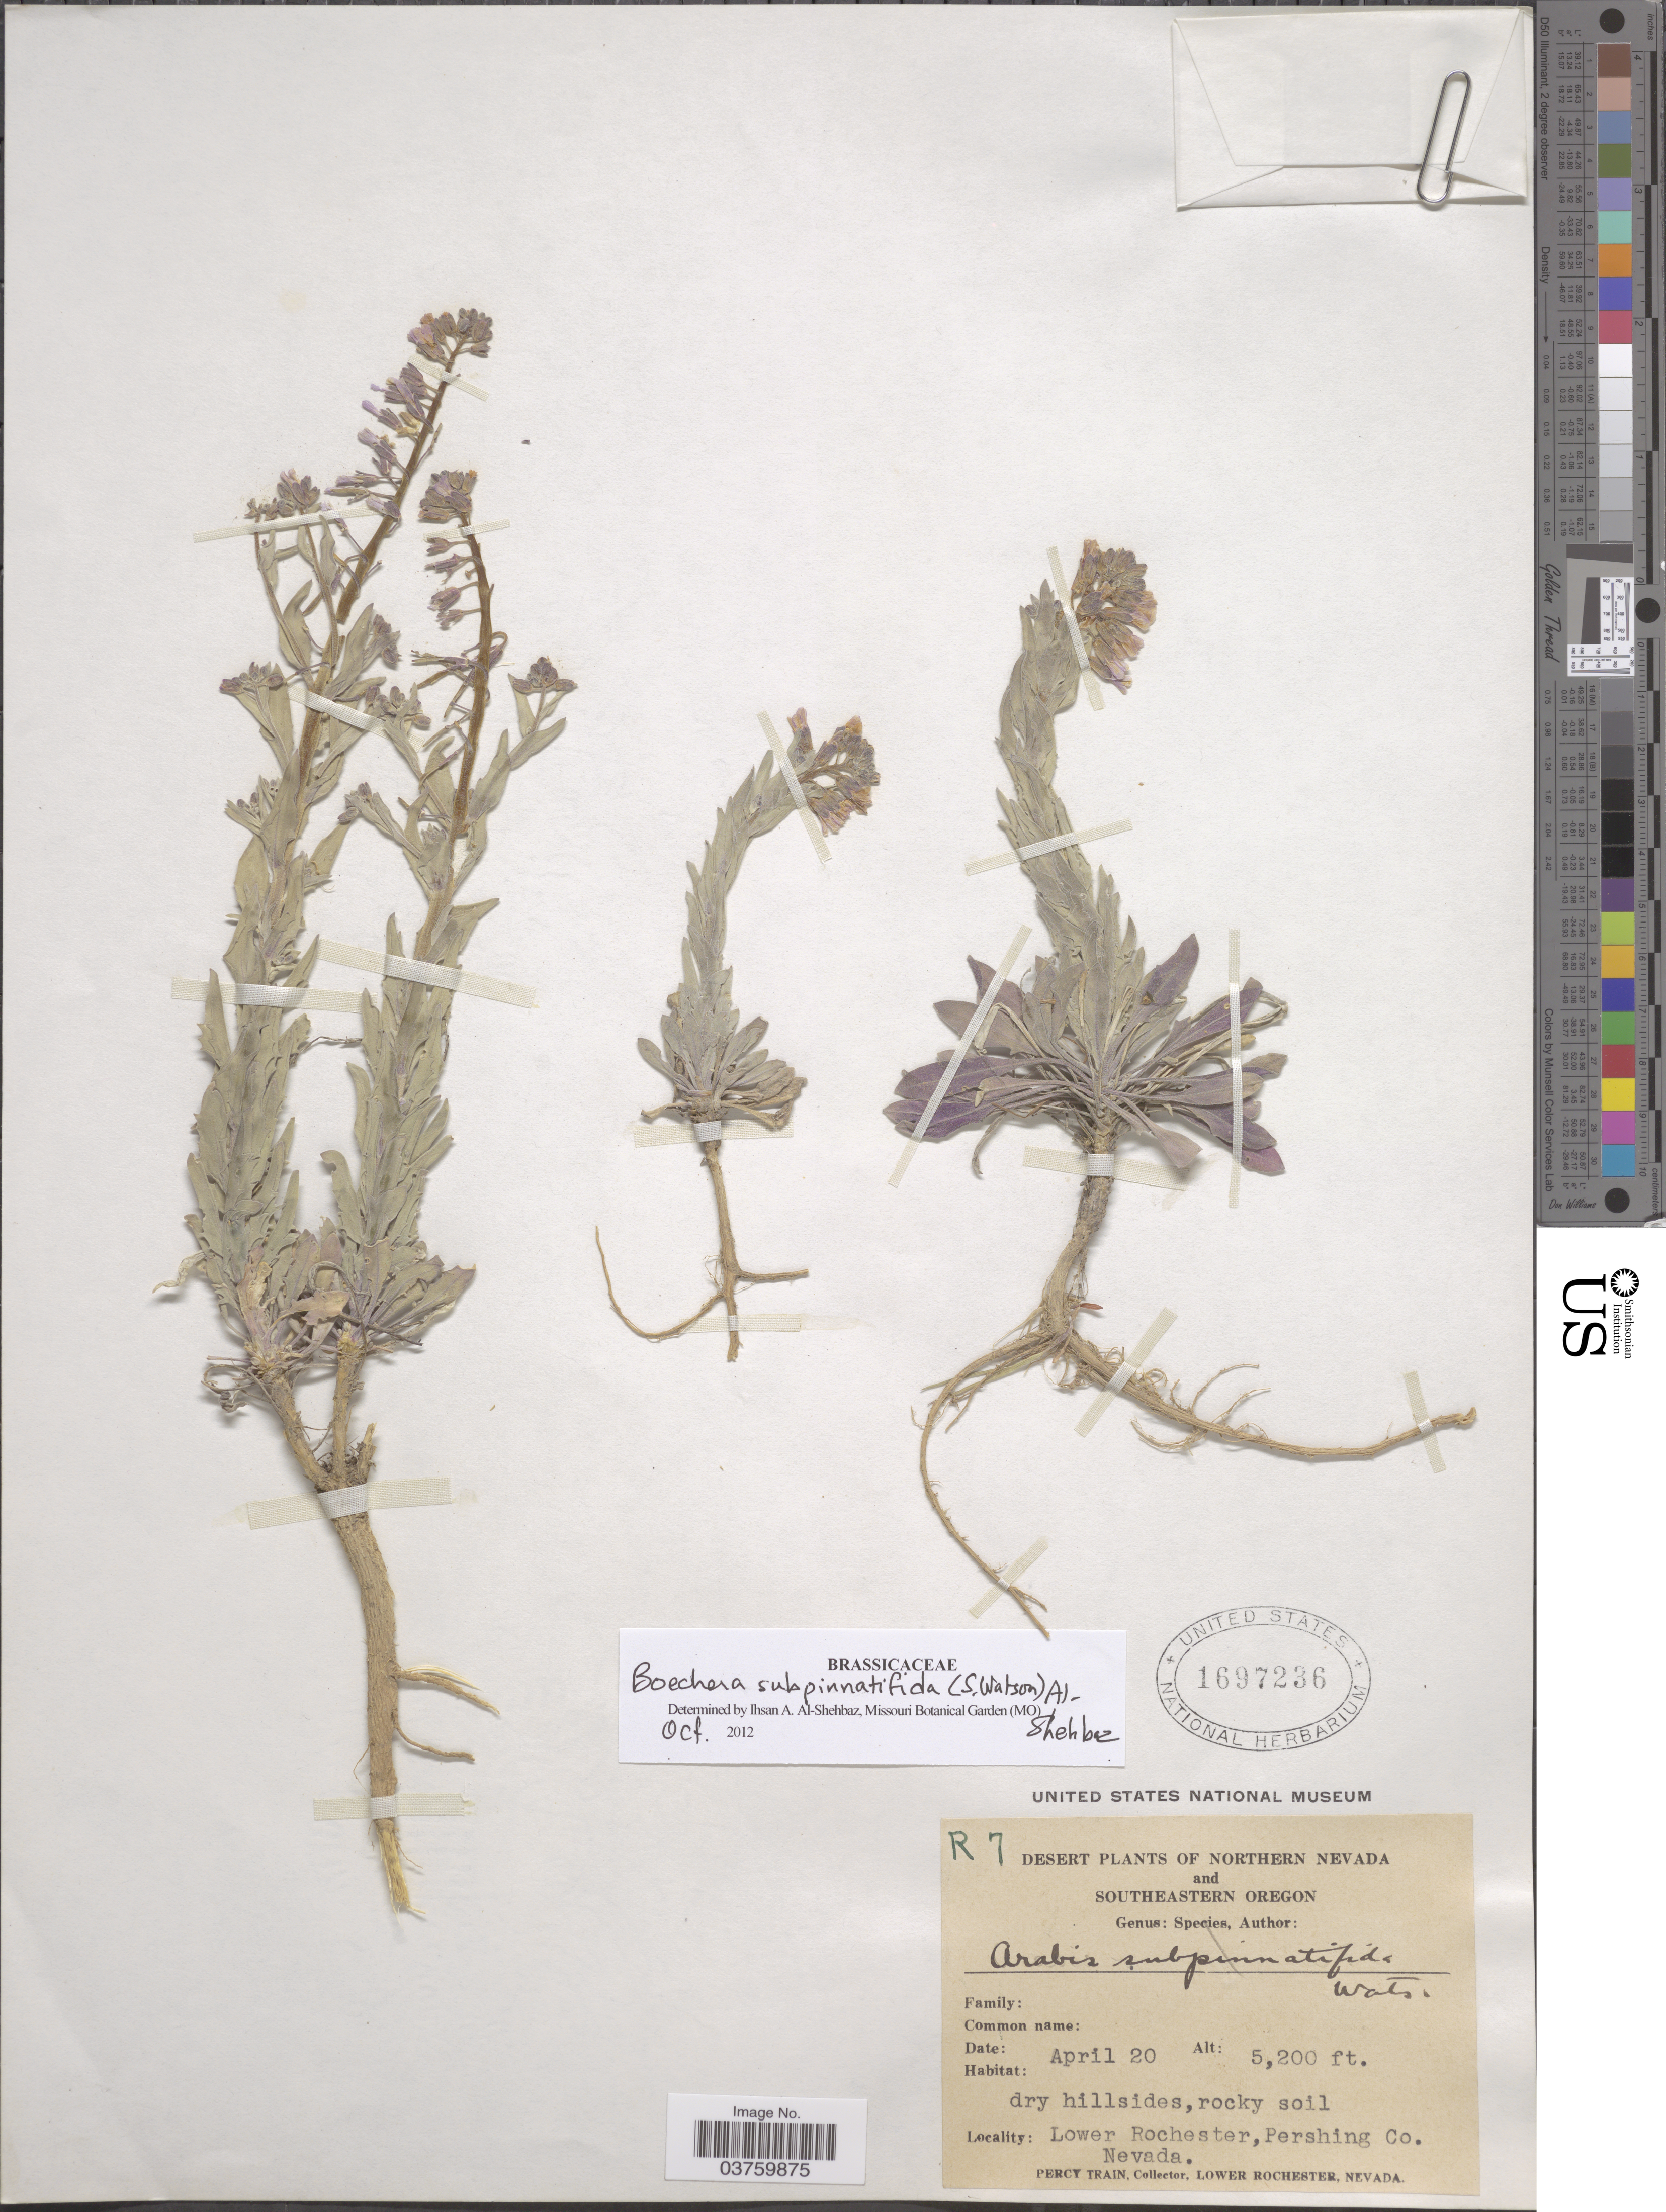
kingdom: Plantae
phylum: Tracheophyta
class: Magnoliopsida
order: Brassicales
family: Brassicaceae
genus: Boechera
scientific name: Boechera subpinnatifida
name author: (S. Watson) Al-Shehbaz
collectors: P. Train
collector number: R7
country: United States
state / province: Nevada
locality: Northern Nevada. Lower Rochester, Pershing Co.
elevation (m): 1585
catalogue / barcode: US 1697236